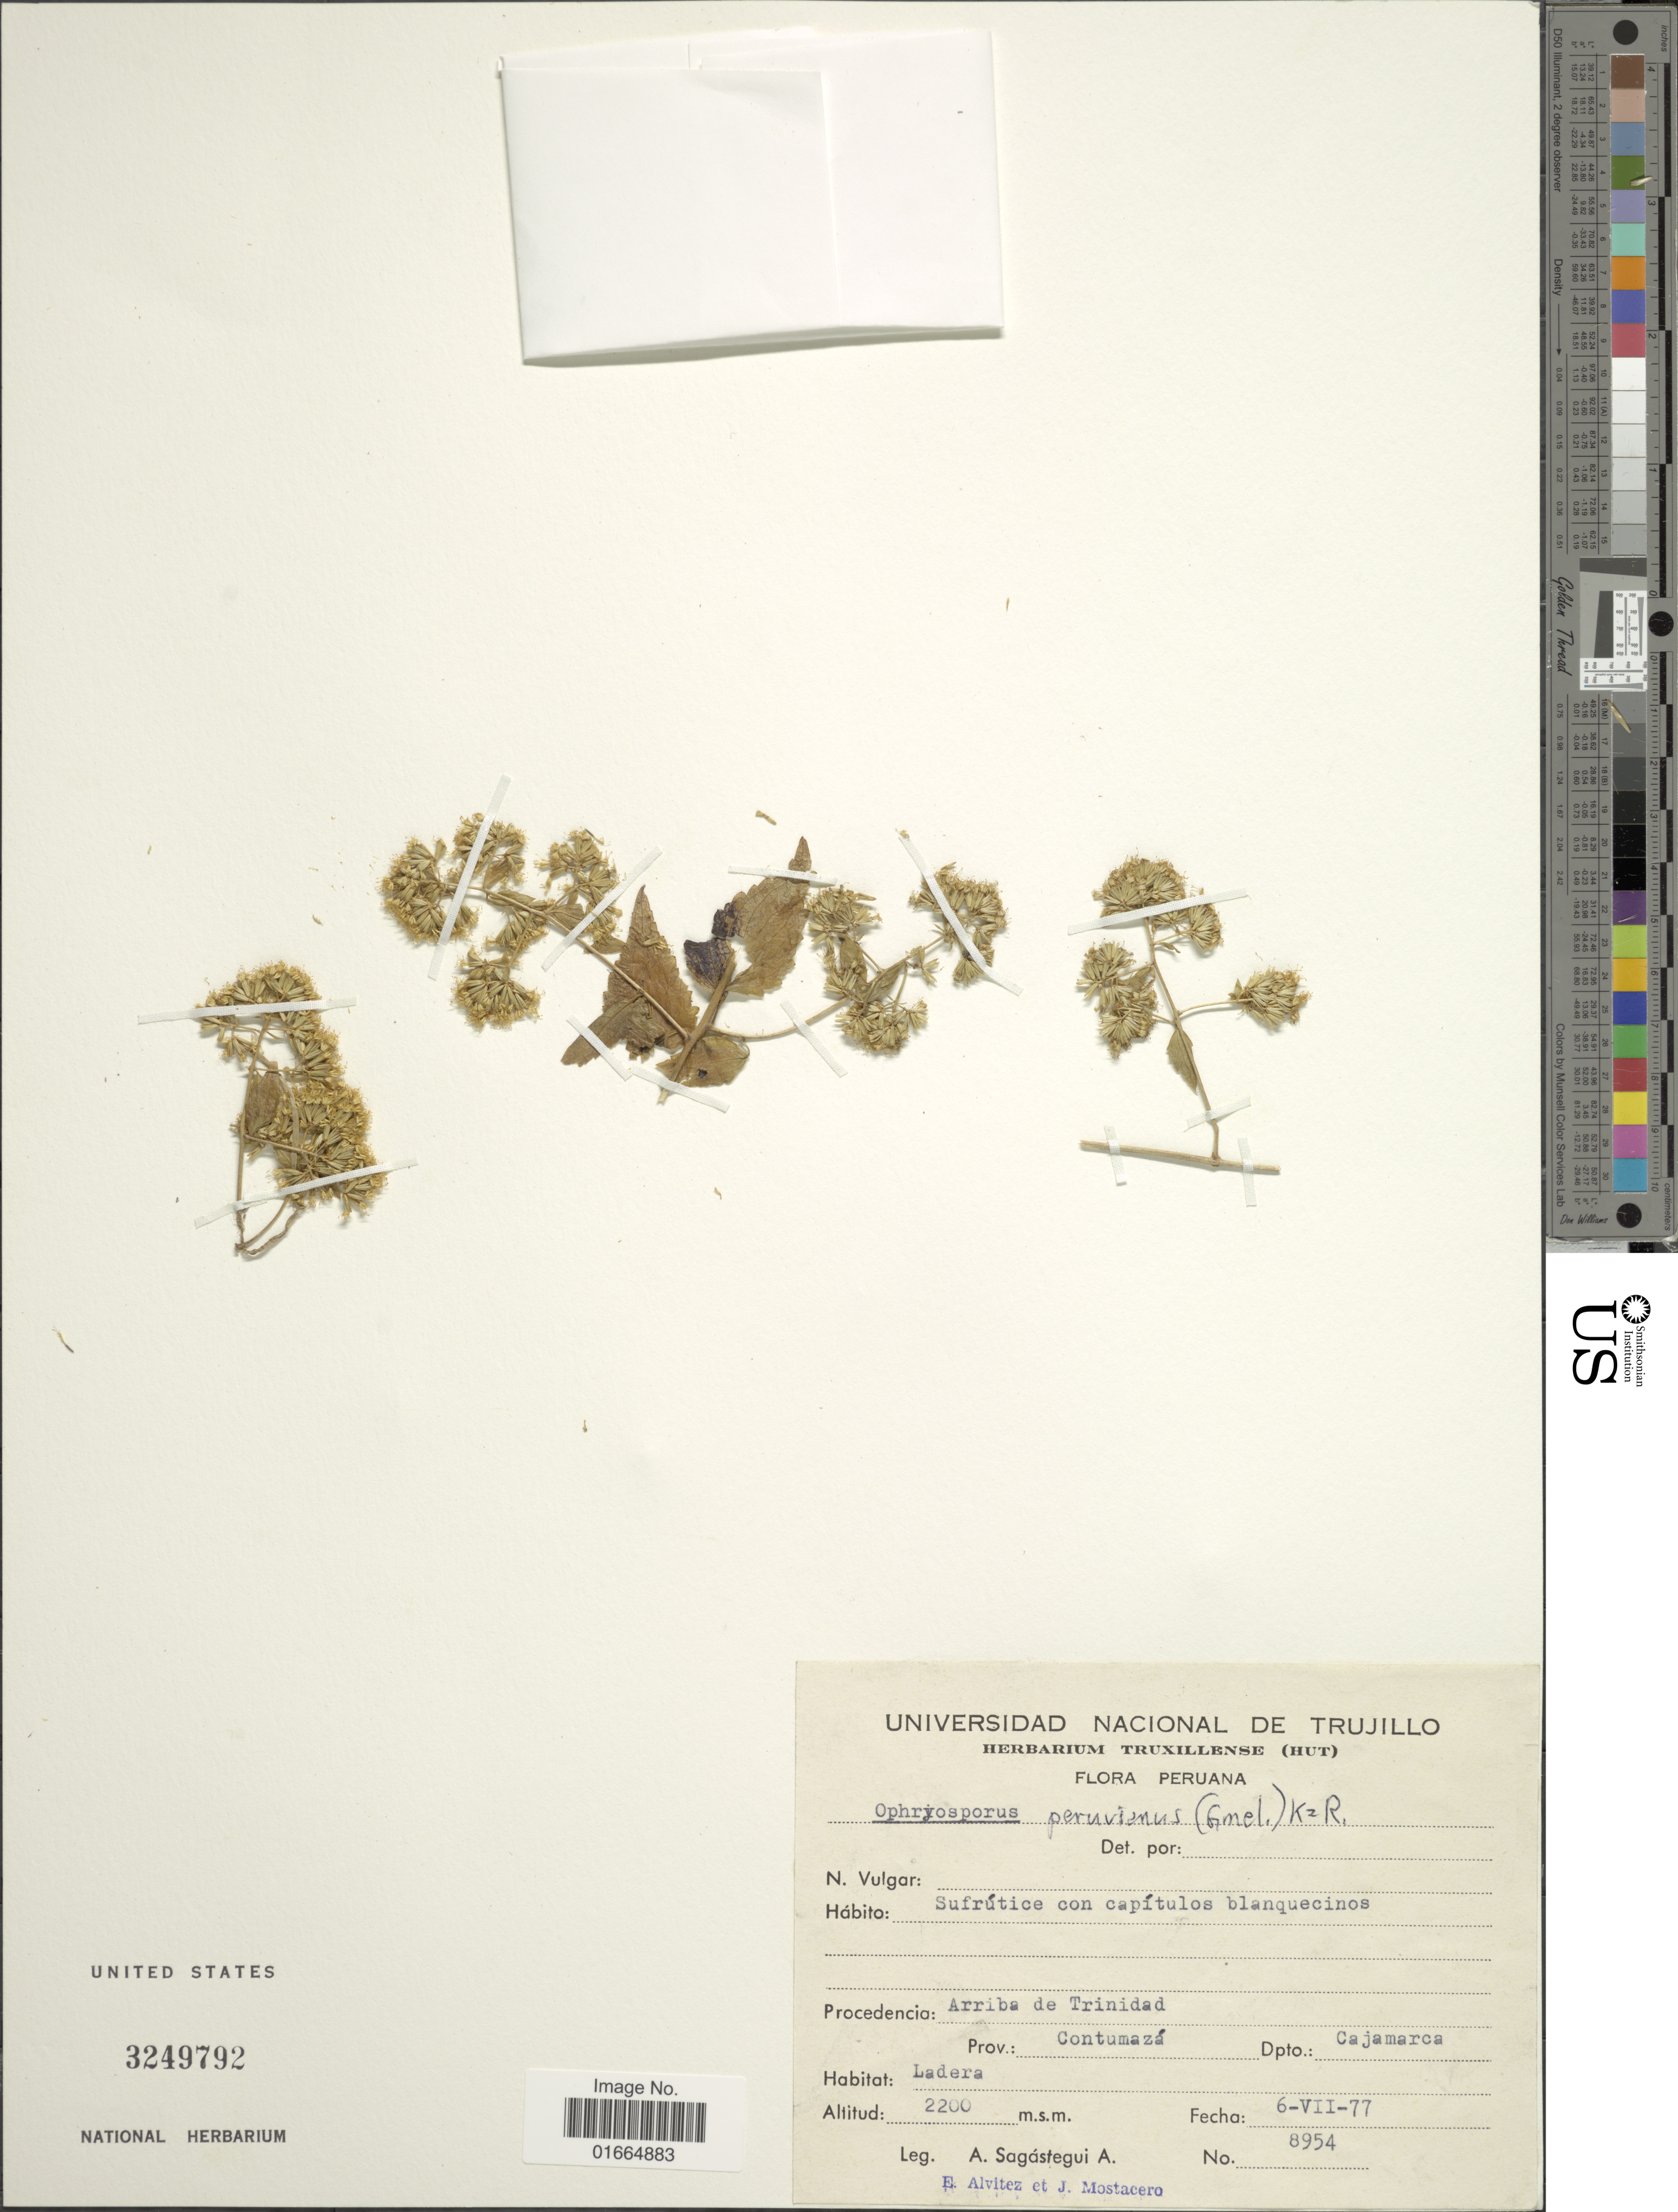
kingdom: Plantae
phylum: Tracheophyta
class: Magnoliopsida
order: Asterales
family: Asteraceae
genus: Ophryosporus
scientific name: Ophryosporus peruvianus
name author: (J.F. Gmel.) R.M. King & H. Rob.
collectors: A. Sagástegui A., E. Alvitez I. & J. Mostacero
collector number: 8954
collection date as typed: Transcribed d/m/y: 6/7/77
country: Peru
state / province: Cajamarca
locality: Arriba de Trinidad. Prov.: Contumazá. Dpto.: Cajamarca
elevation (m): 2200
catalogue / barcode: US 3249792